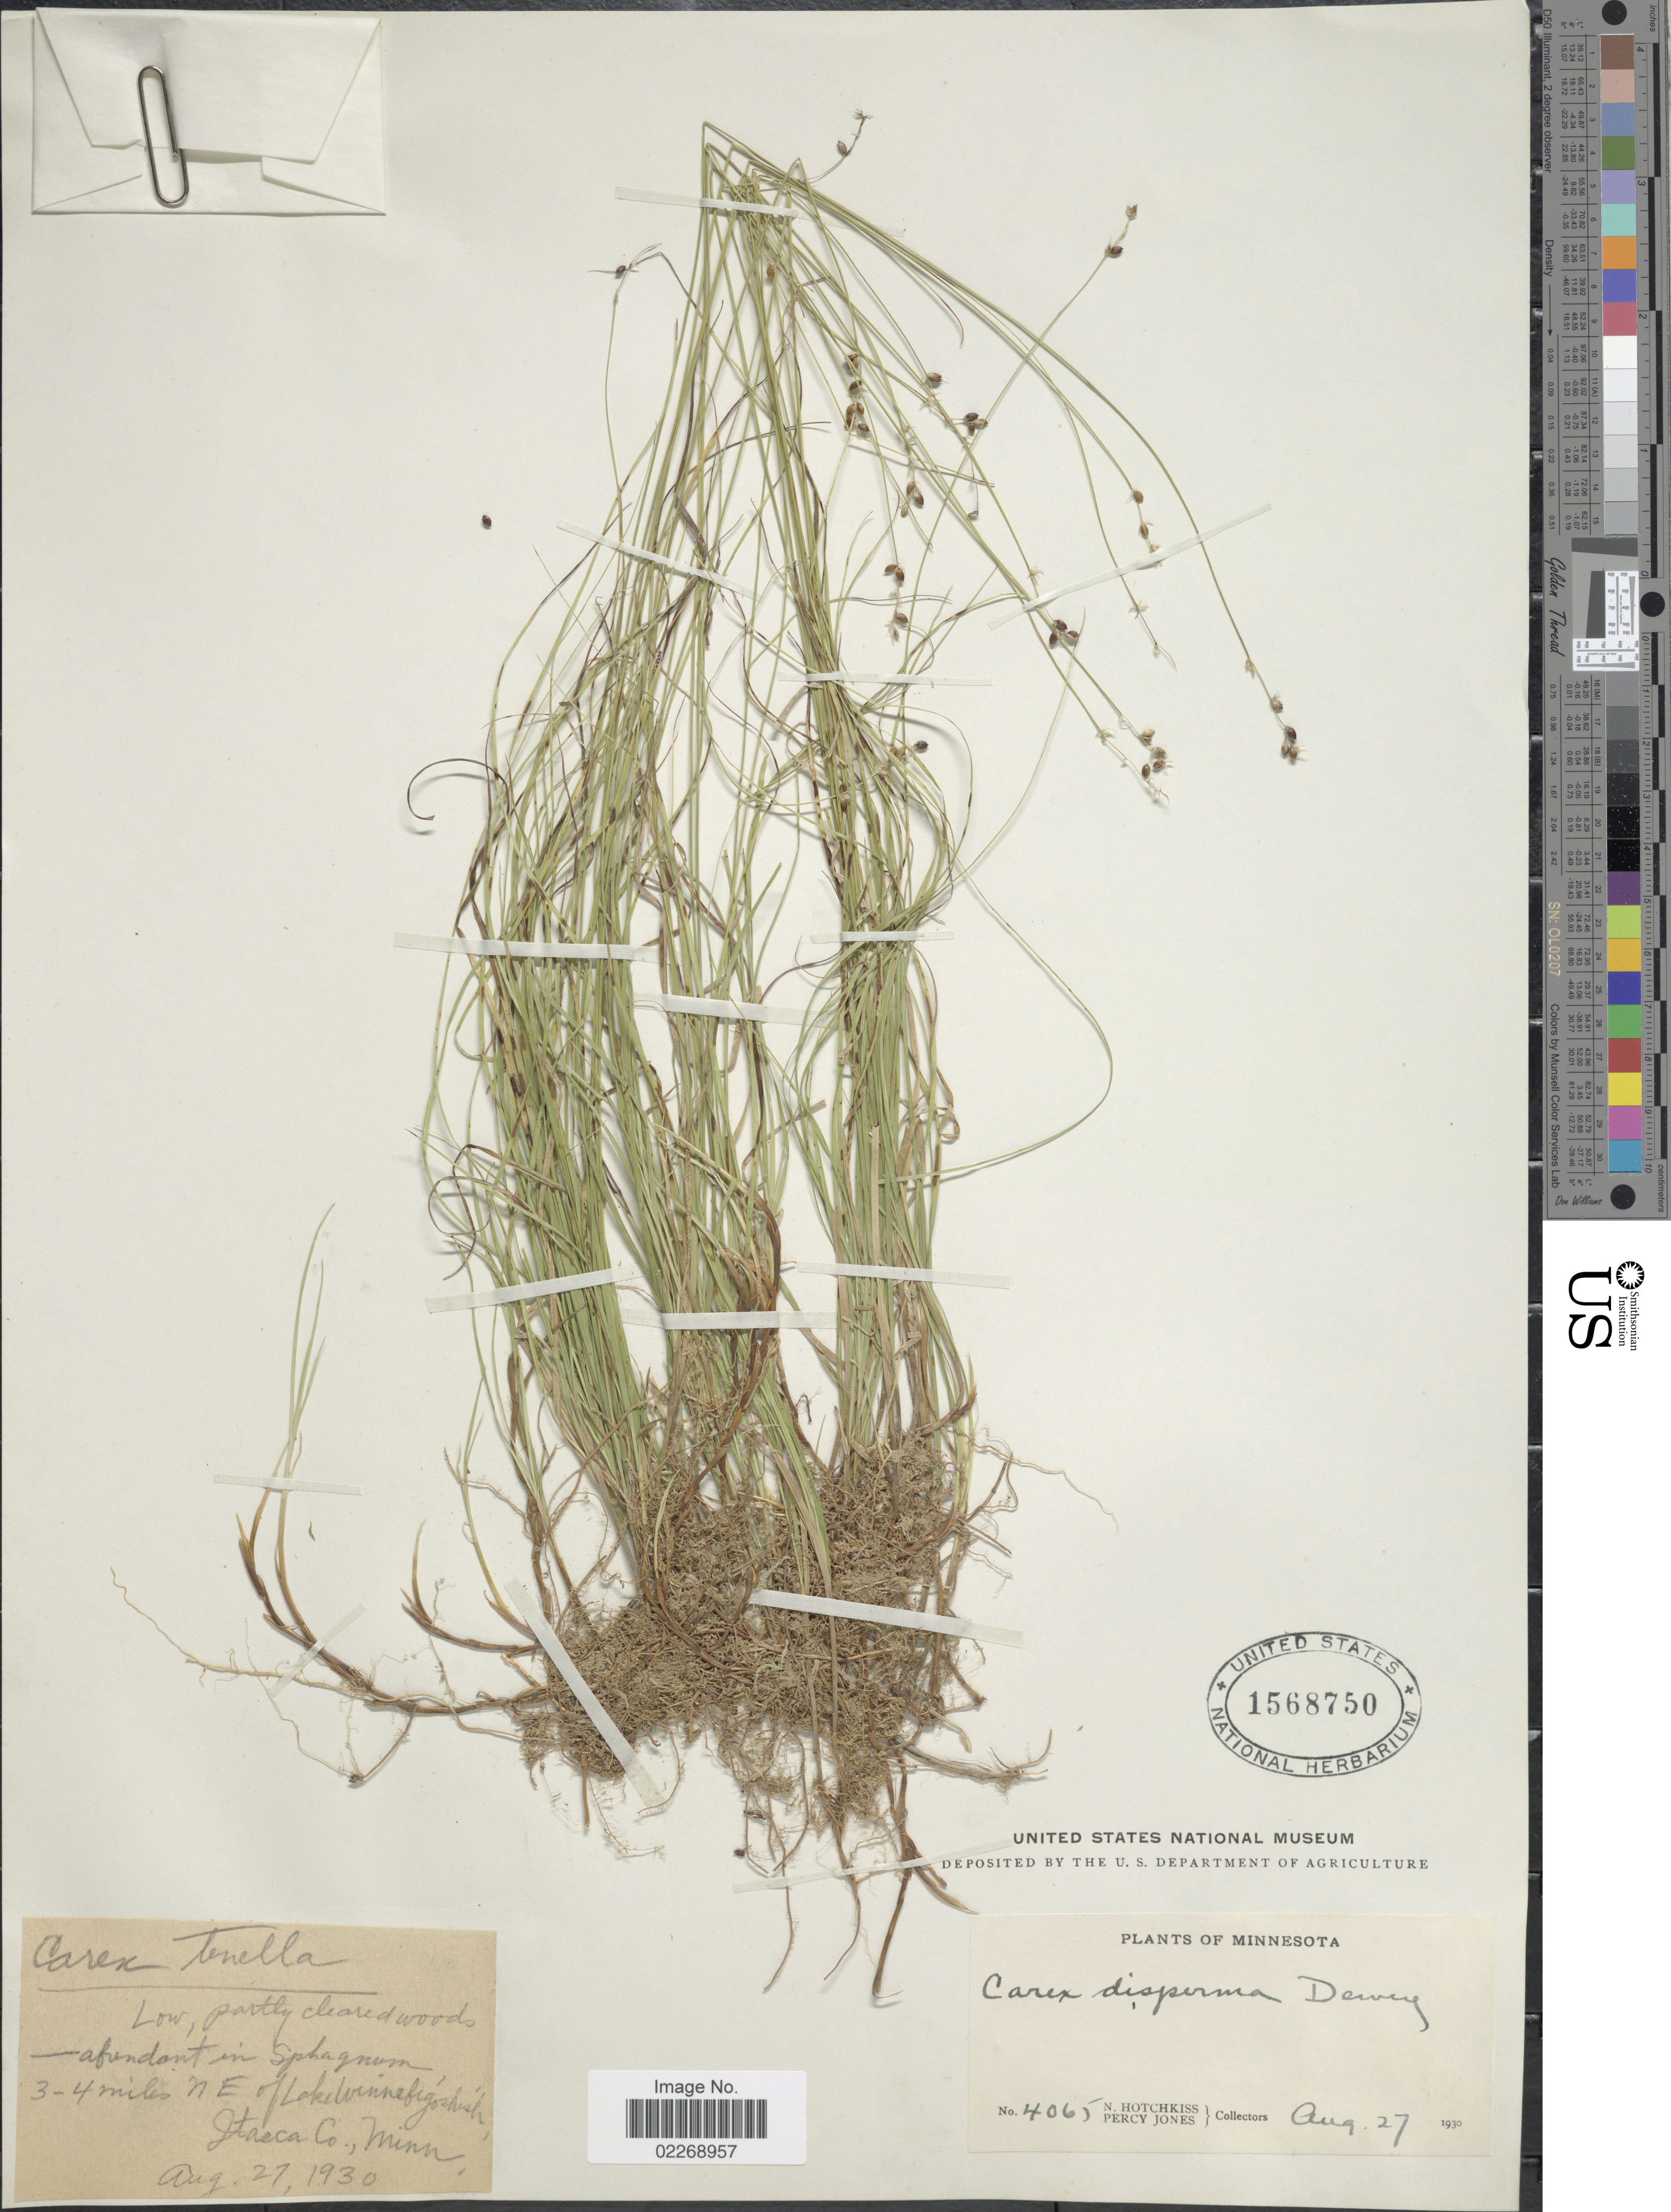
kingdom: Plantae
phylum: Tracheophyta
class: Liliopsida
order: Poales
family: Cyperaceae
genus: Carex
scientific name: Carex disperma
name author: Dewey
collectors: N. Hotchkiss & P. Jones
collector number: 4065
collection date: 1930-08-27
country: United States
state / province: Minnesota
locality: Low, partly cleared woods - abundant in Sphagnum, 3-4 miles NE of Lake Winnibigoshish, Itasca Co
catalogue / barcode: US 1568750